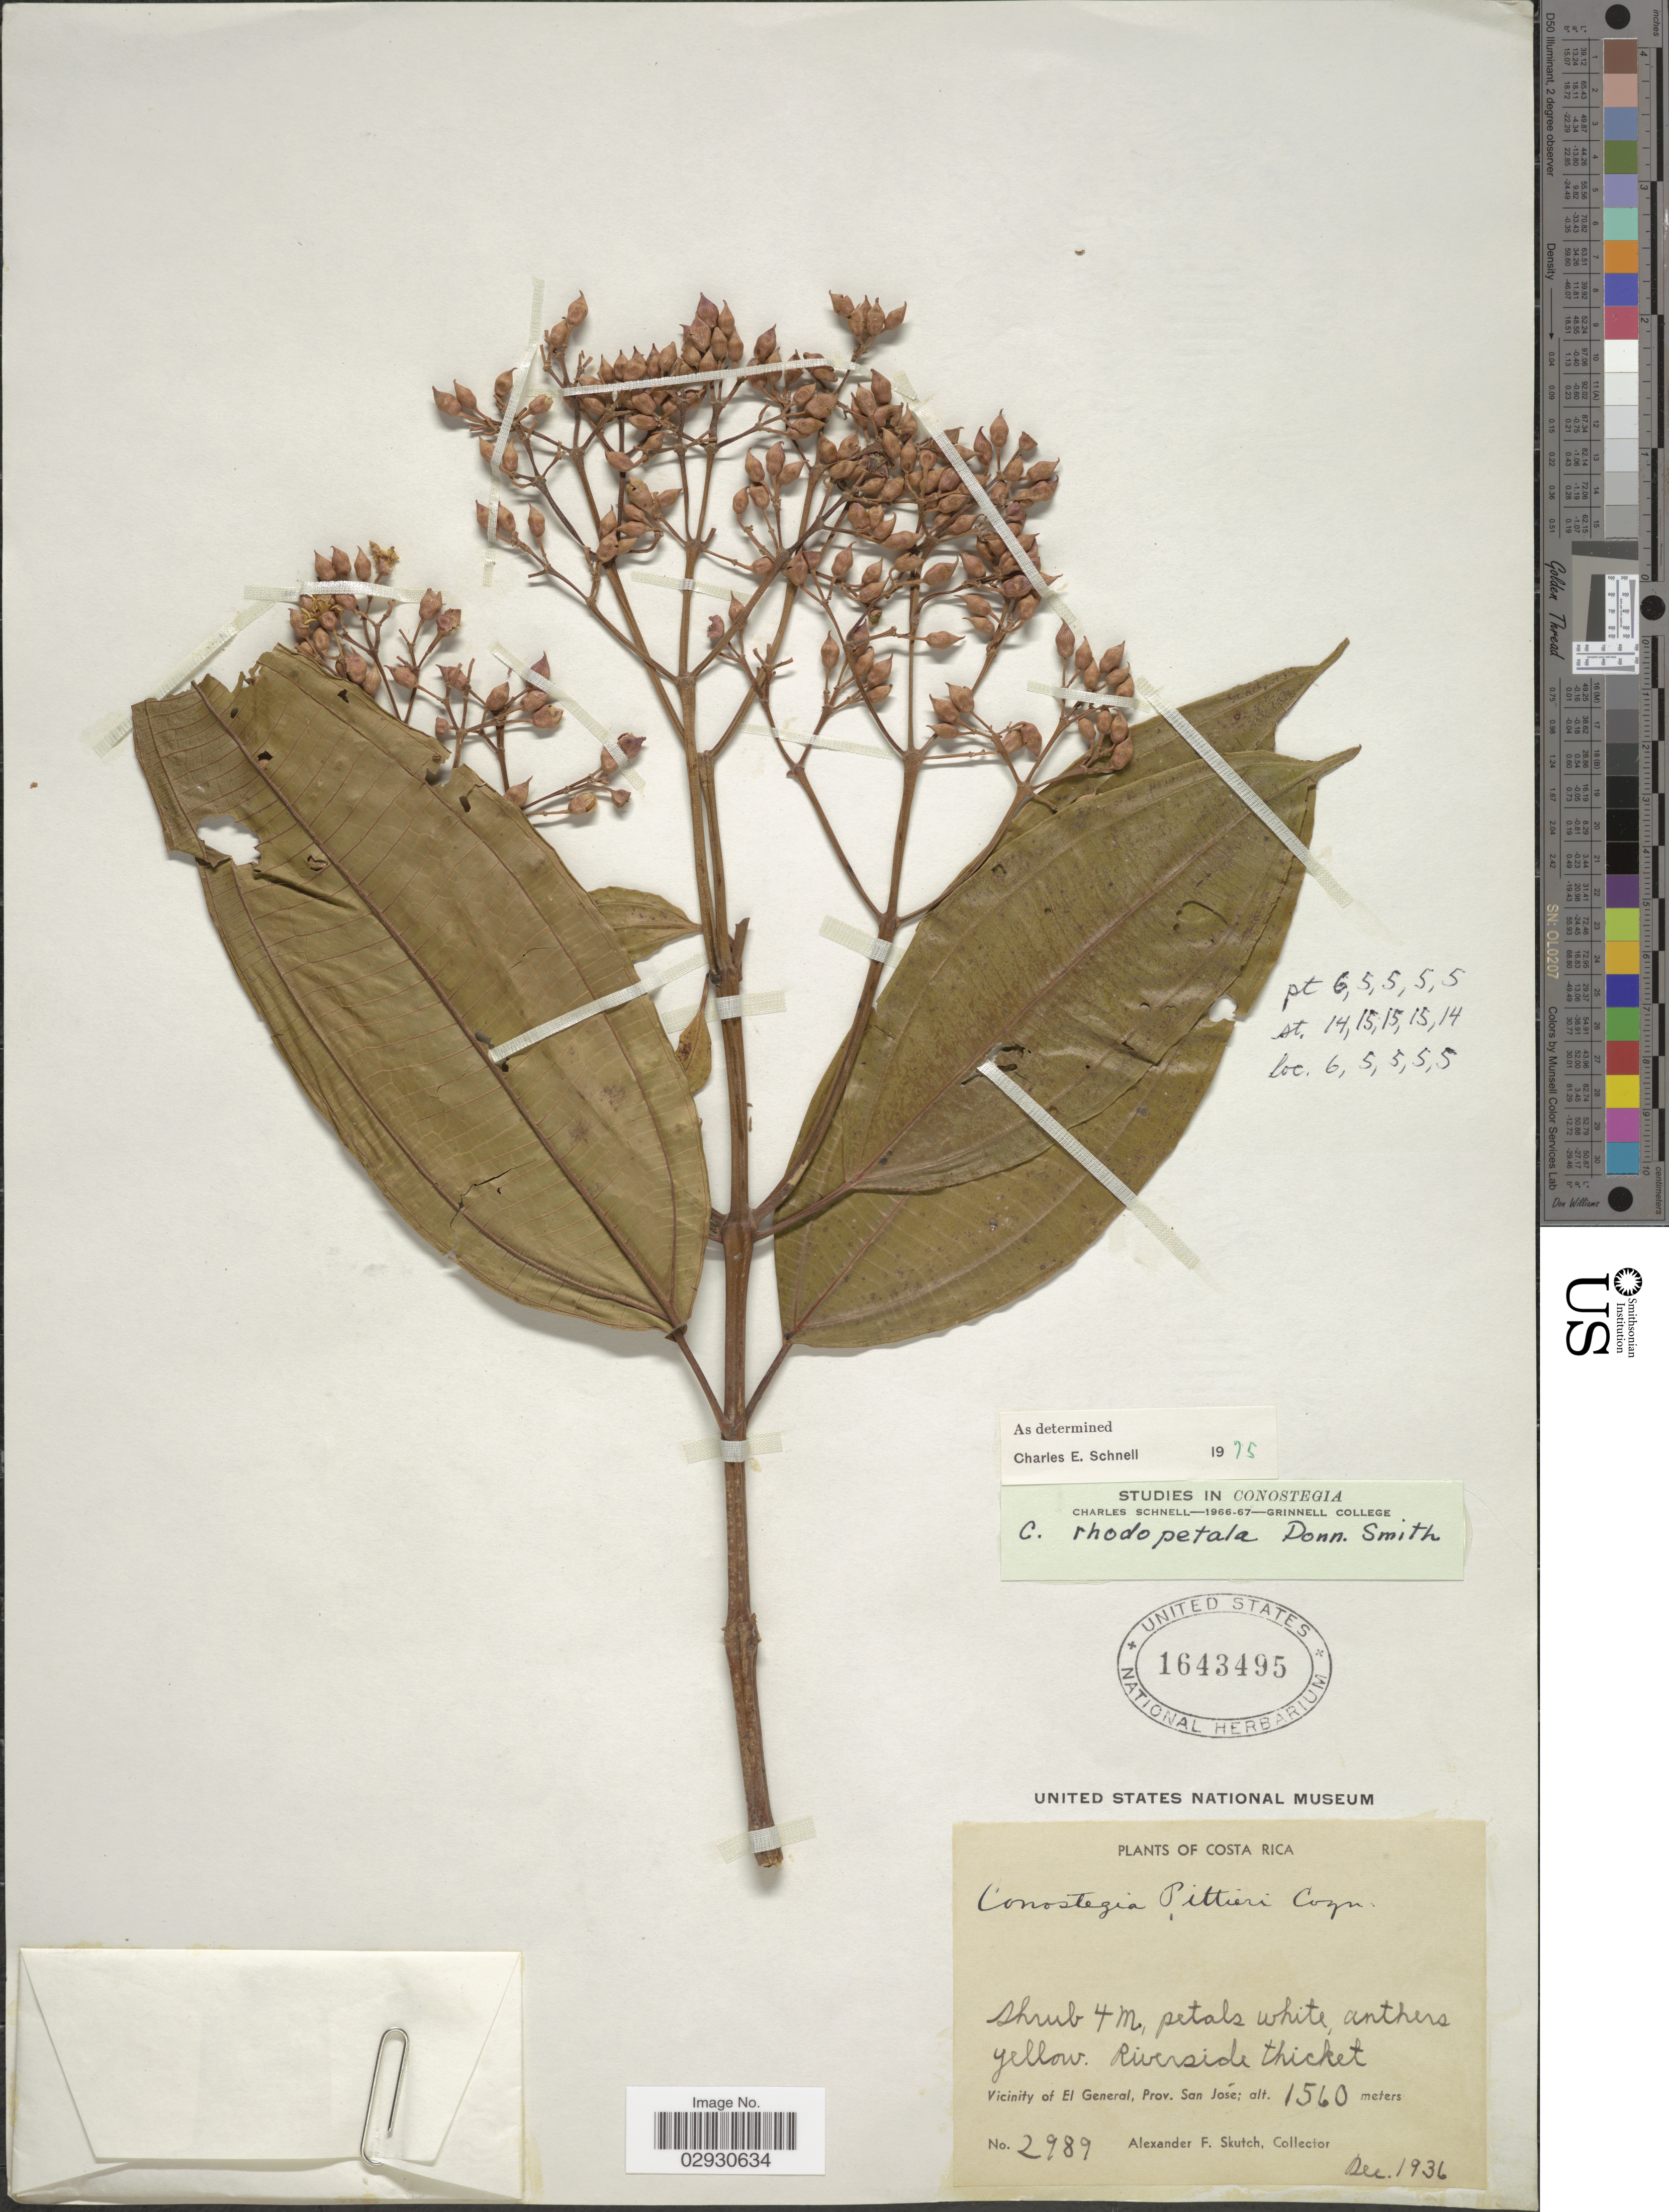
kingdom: Plantae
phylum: Tracheophyta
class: Magnoliopsida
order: Myrtales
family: Melastomataceae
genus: Conostegia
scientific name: Conostegia rhodopetala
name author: Donn. Sm.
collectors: A. F. Skutch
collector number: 2989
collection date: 1936-12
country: Costa Rica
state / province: San José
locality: Vicinity of El General.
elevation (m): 1560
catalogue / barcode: US 1643495